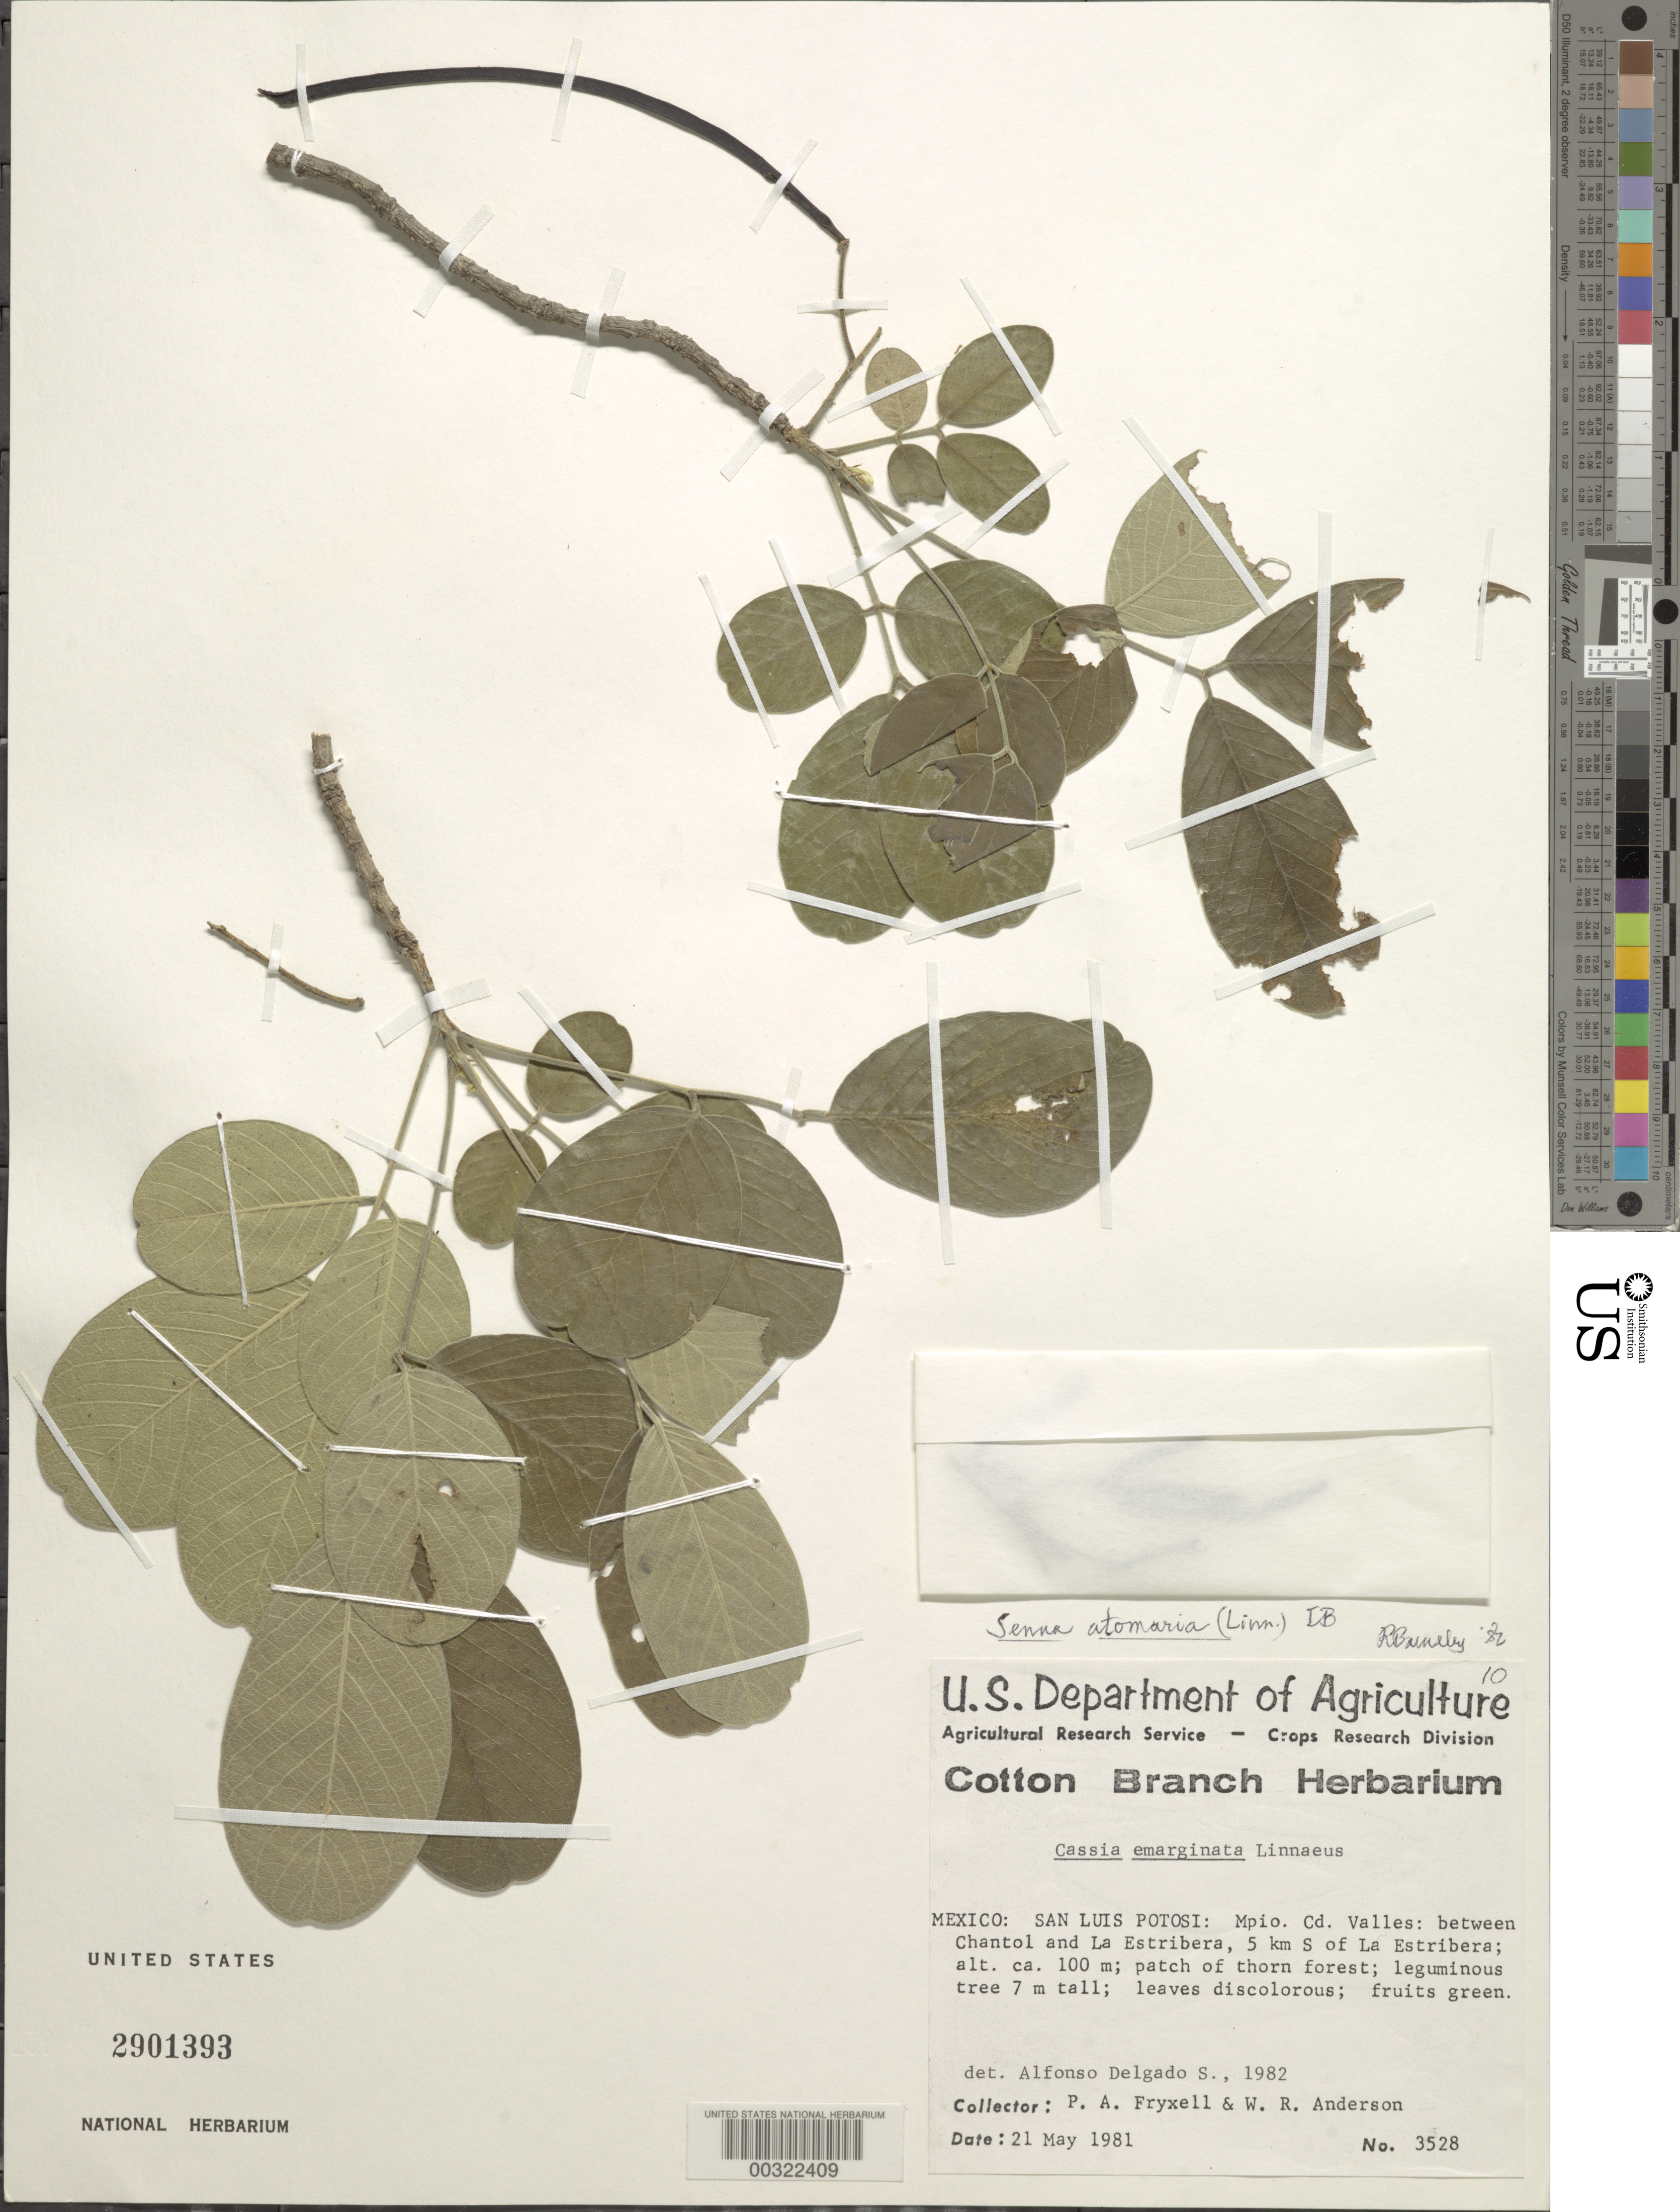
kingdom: Plantae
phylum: Tracheophyta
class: Magnoliopsida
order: Fabales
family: Fabaceae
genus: Senna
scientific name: Senna atomaria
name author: (L.) H.S. Irwin & Barneby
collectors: P. A. Fryxell & W. R. Anderson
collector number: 3528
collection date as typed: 21 May 1981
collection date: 1981-05-21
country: Mexico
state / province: San Luis Potosi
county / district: Ciudad Valles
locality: Between chantol and la estribera, 5 km S of la estribera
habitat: Patch of thorn forest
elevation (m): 100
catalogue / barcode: US 2901393